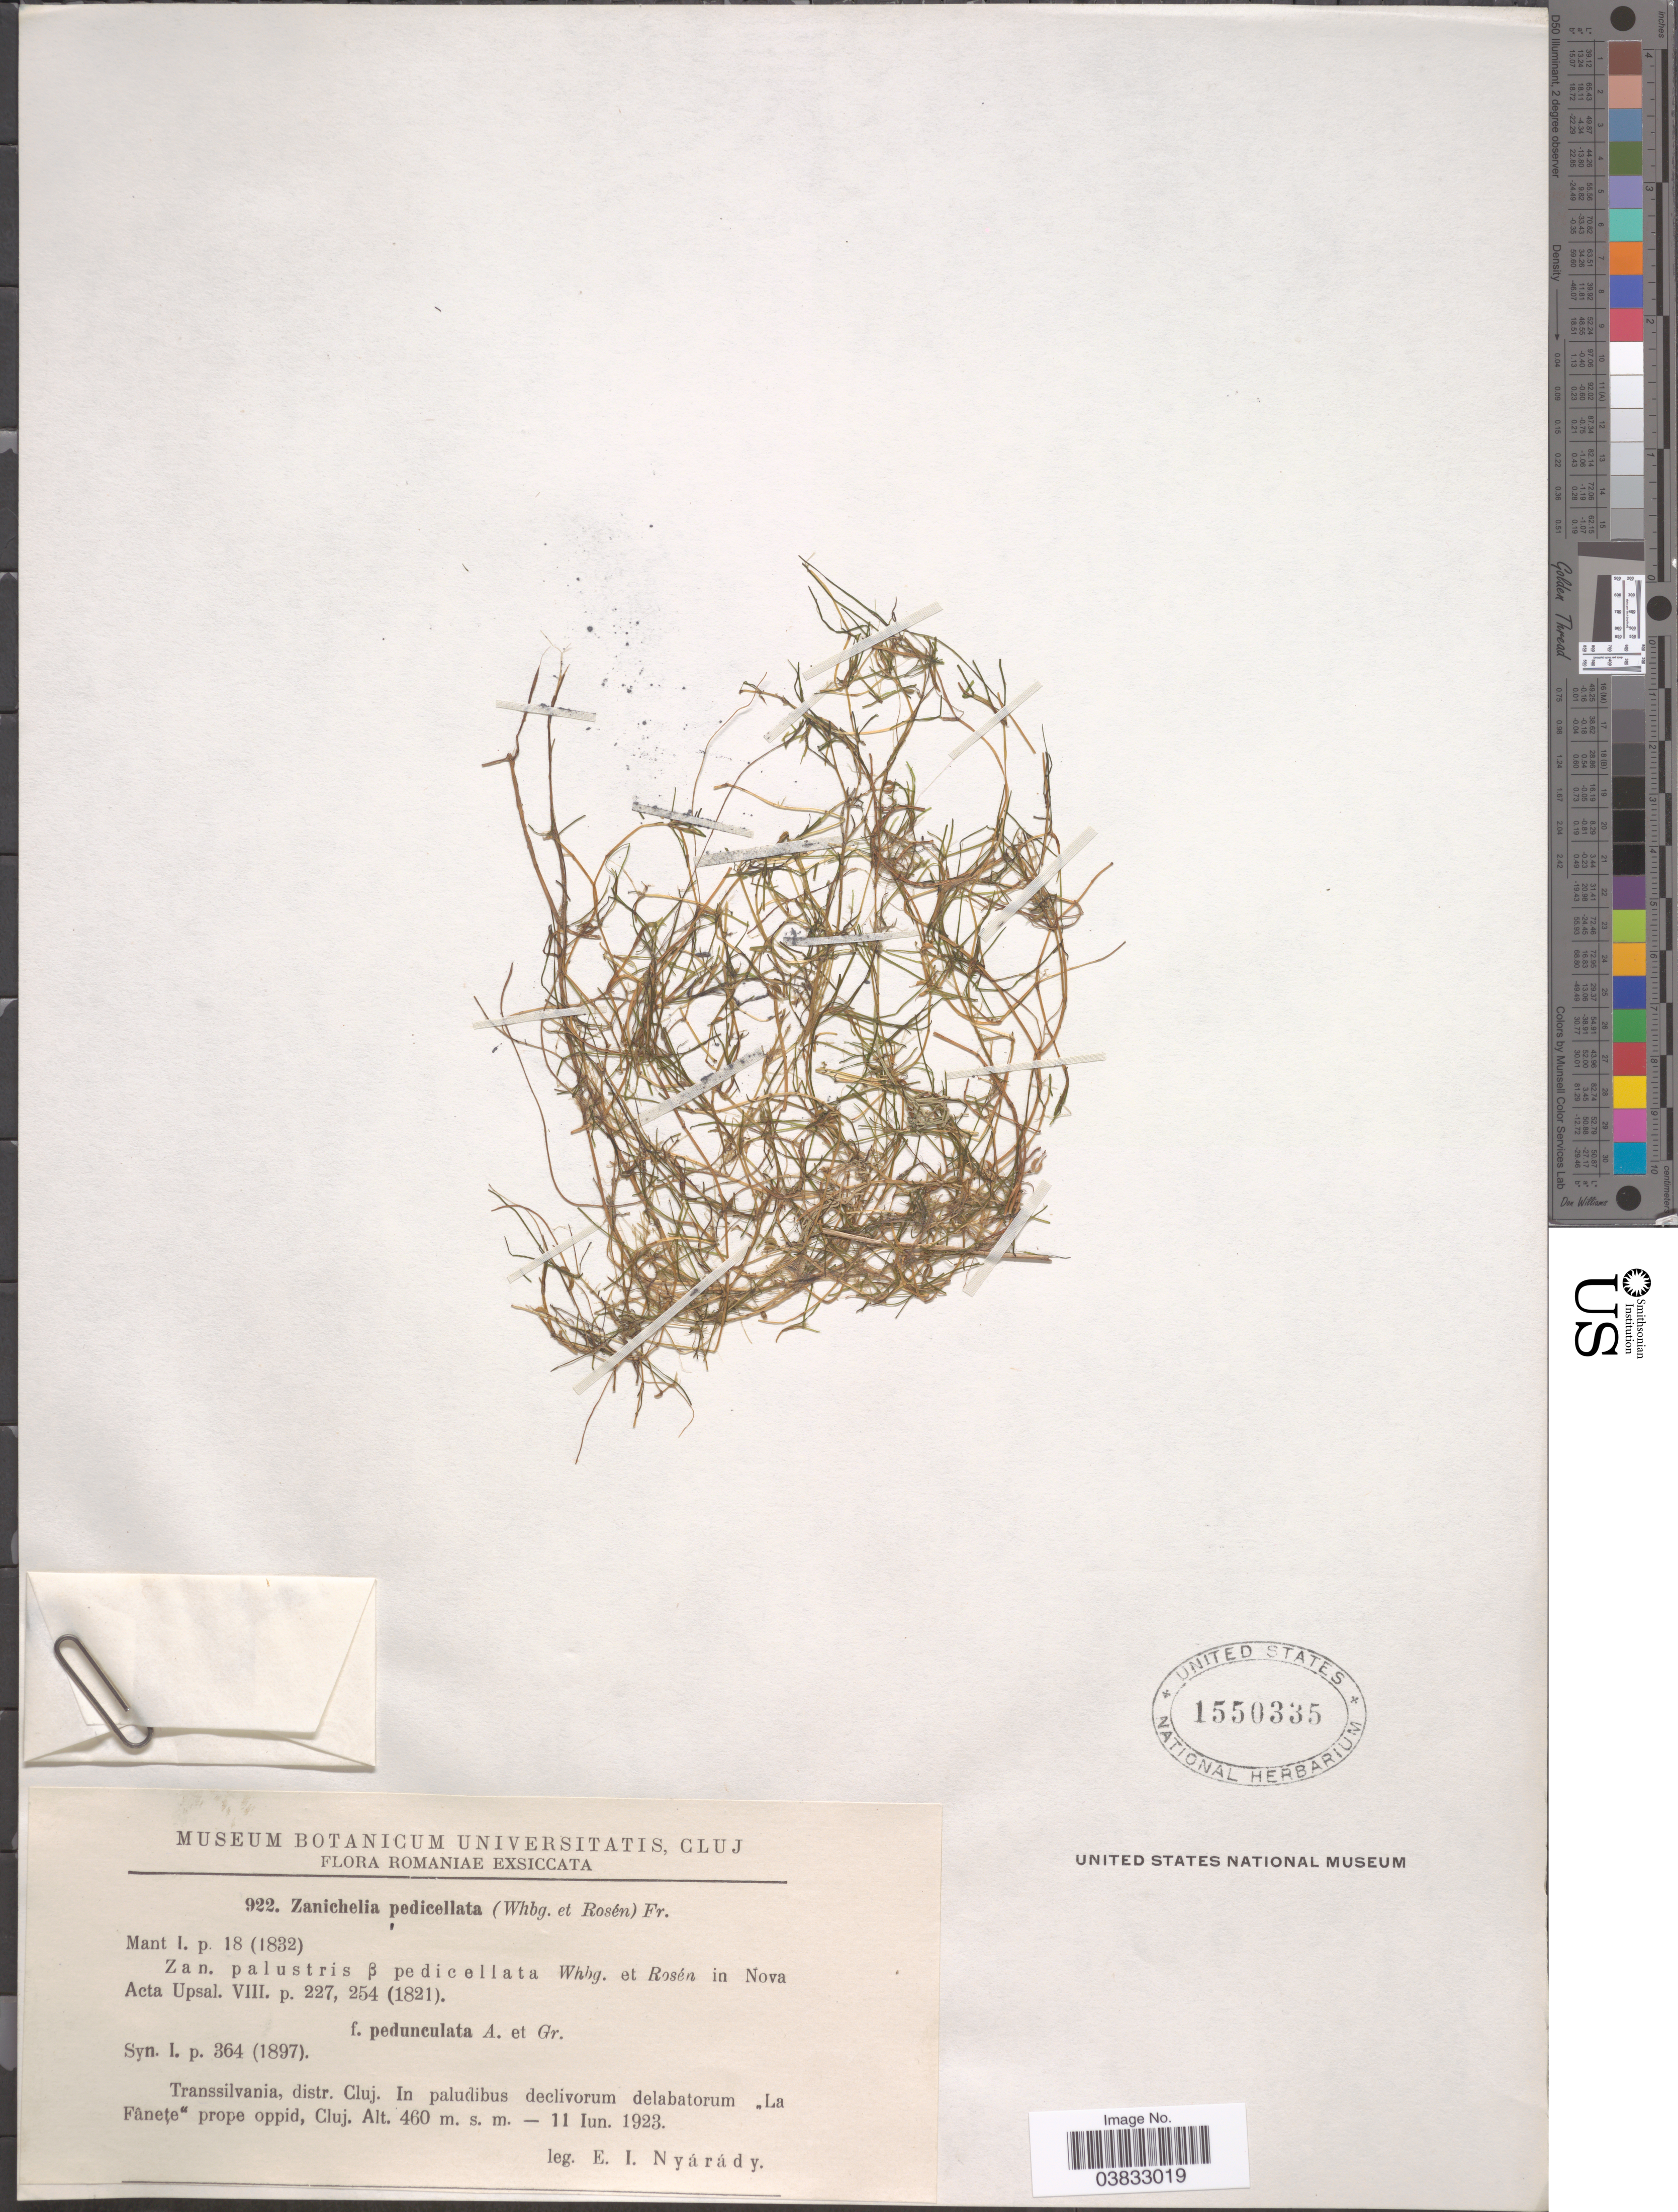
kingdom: Plantae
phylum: Tracheophyta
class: Liliopsida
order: Alismatales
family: Potamogetonaceae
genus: Zannichellia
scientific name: Zannichellia pedicellata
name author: (Wahlenb. & Rosen) Fr.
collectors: E. Nyarady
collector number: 922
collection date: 1923-06-11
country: Romania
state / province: Cluj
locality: Transsilvania, distr. Vluj. In paludibus declivorum delabatorum "La Fâneţe"prope oppid, Cluj.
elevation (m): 460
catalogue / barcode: US 1550335